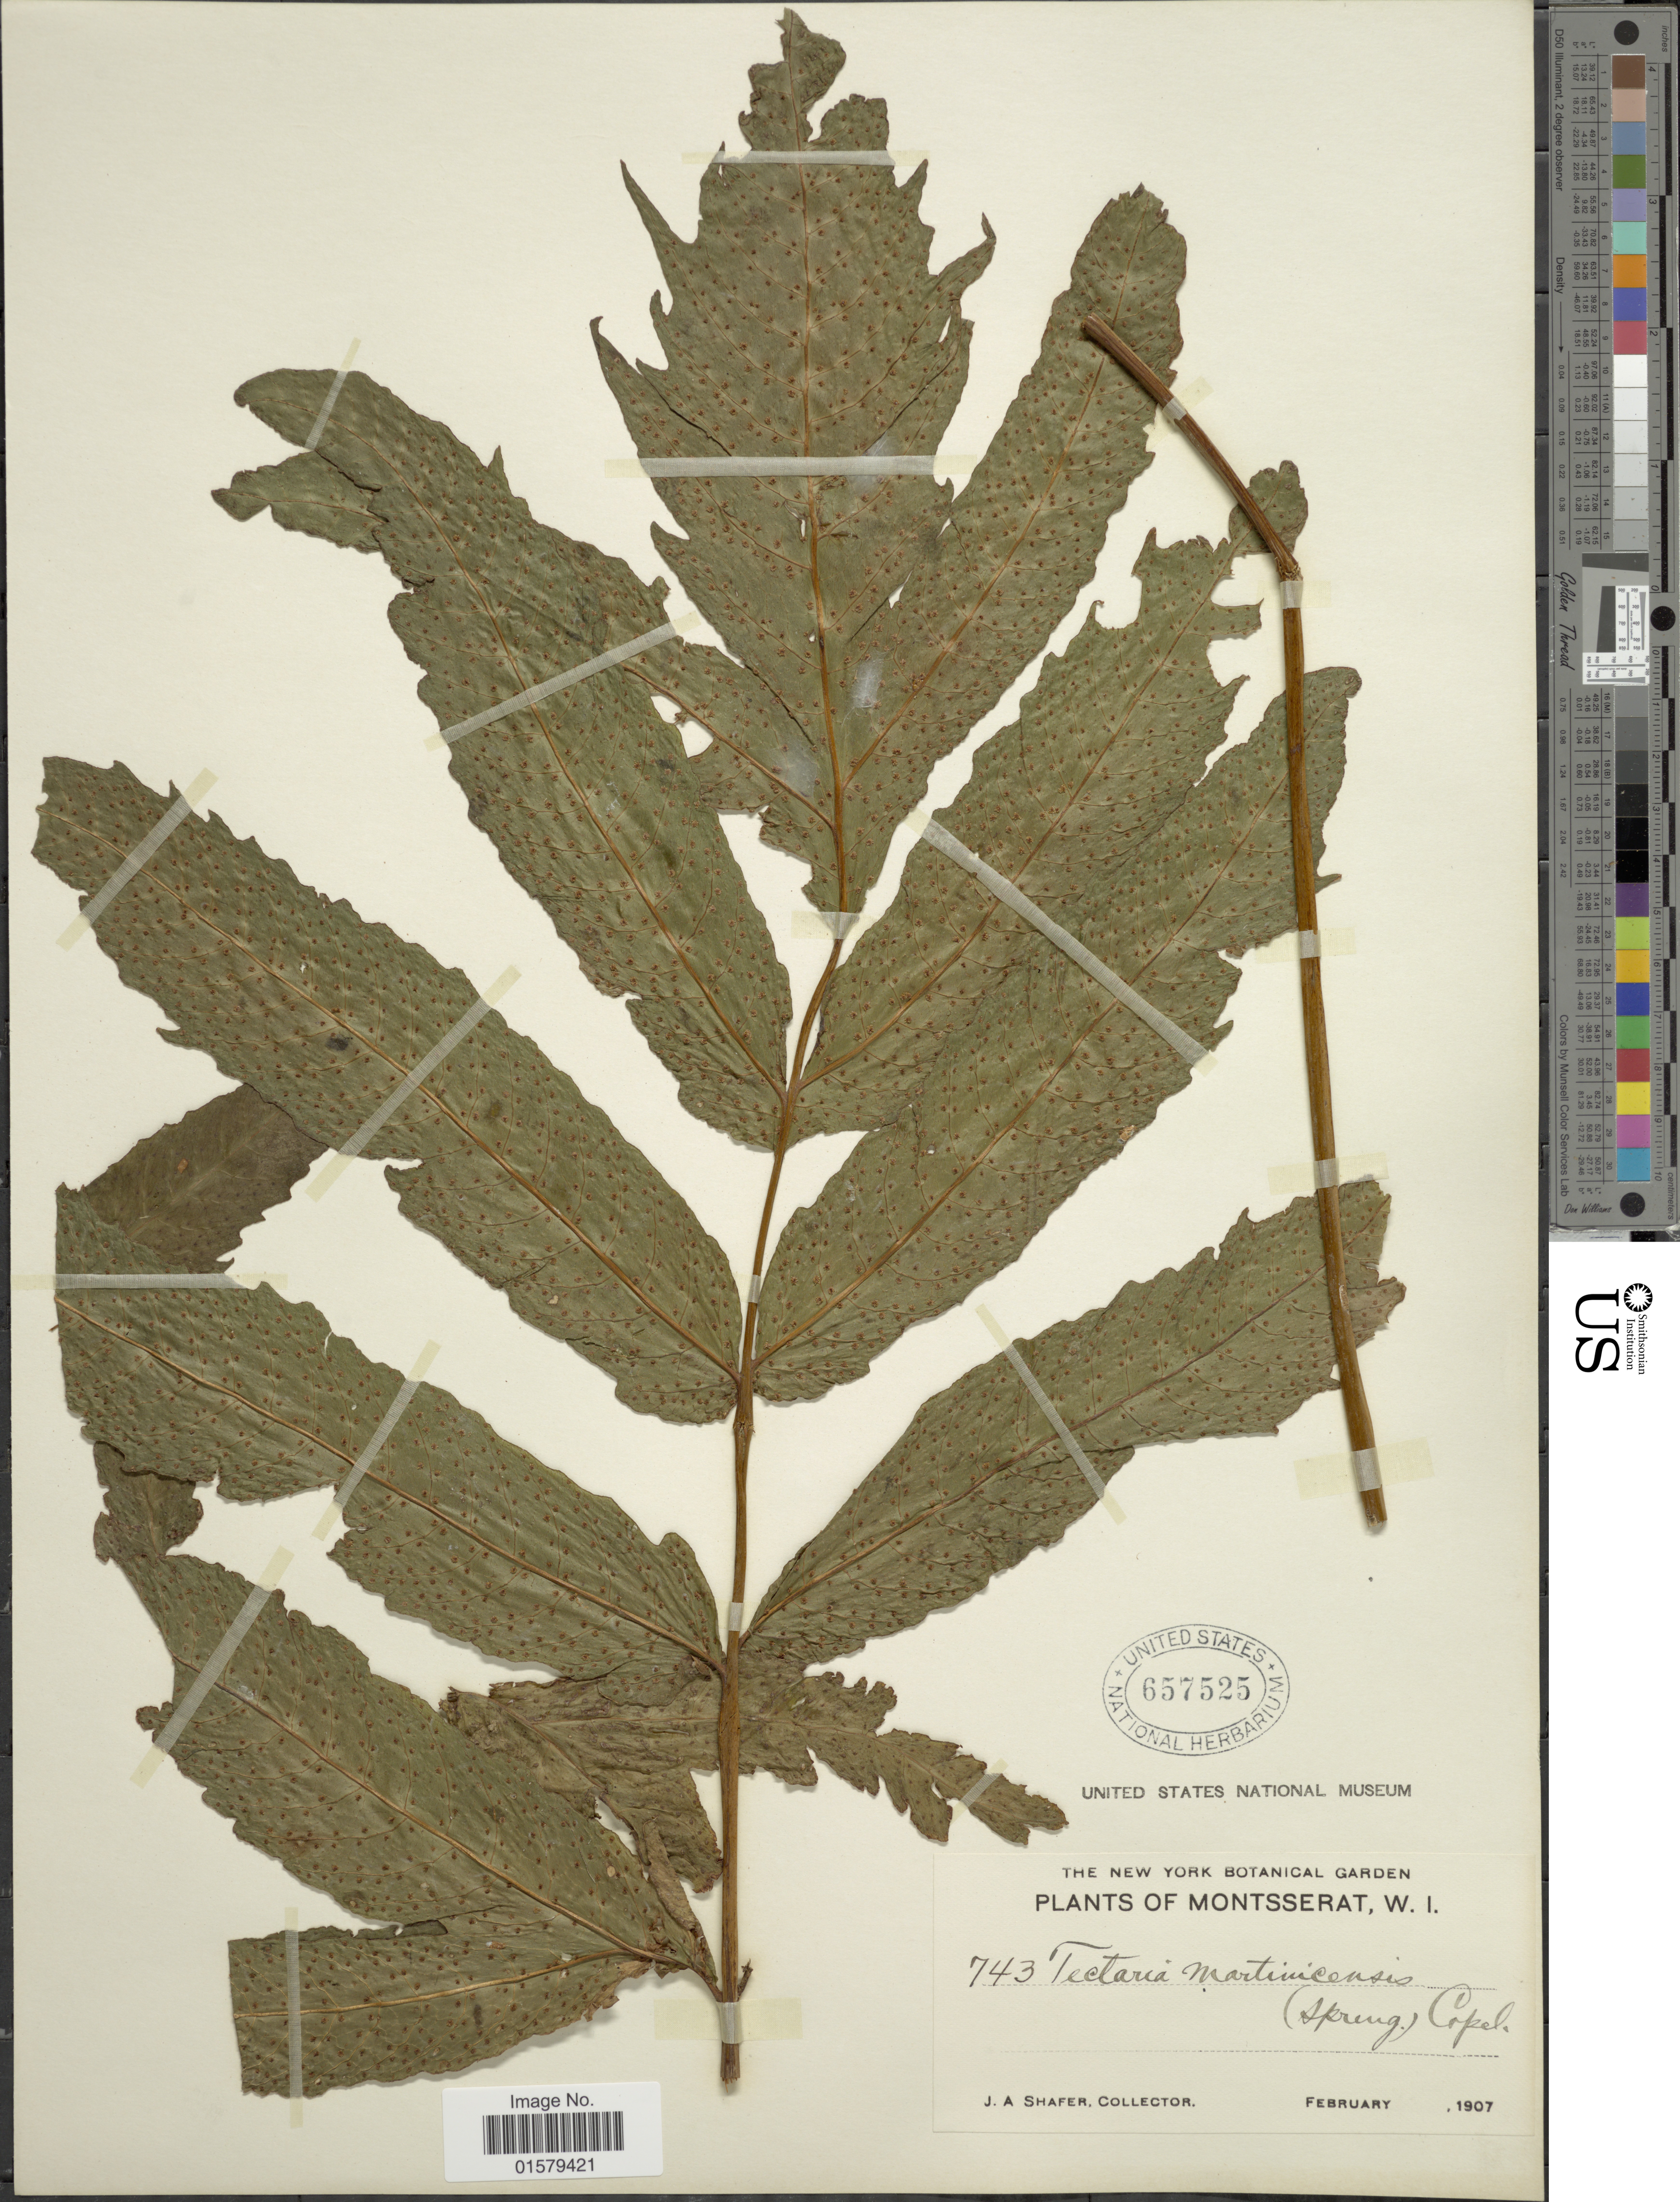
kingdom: Plantae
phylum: Tracheophyta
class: Polypodiopsida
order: Polypodiales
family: Tectariaceae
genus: Tectaria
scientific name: Tectaria incisa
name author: Cav.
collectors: J. A. Shafer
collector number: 743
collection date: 1907-02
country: Montserrat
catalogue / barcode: US 657525